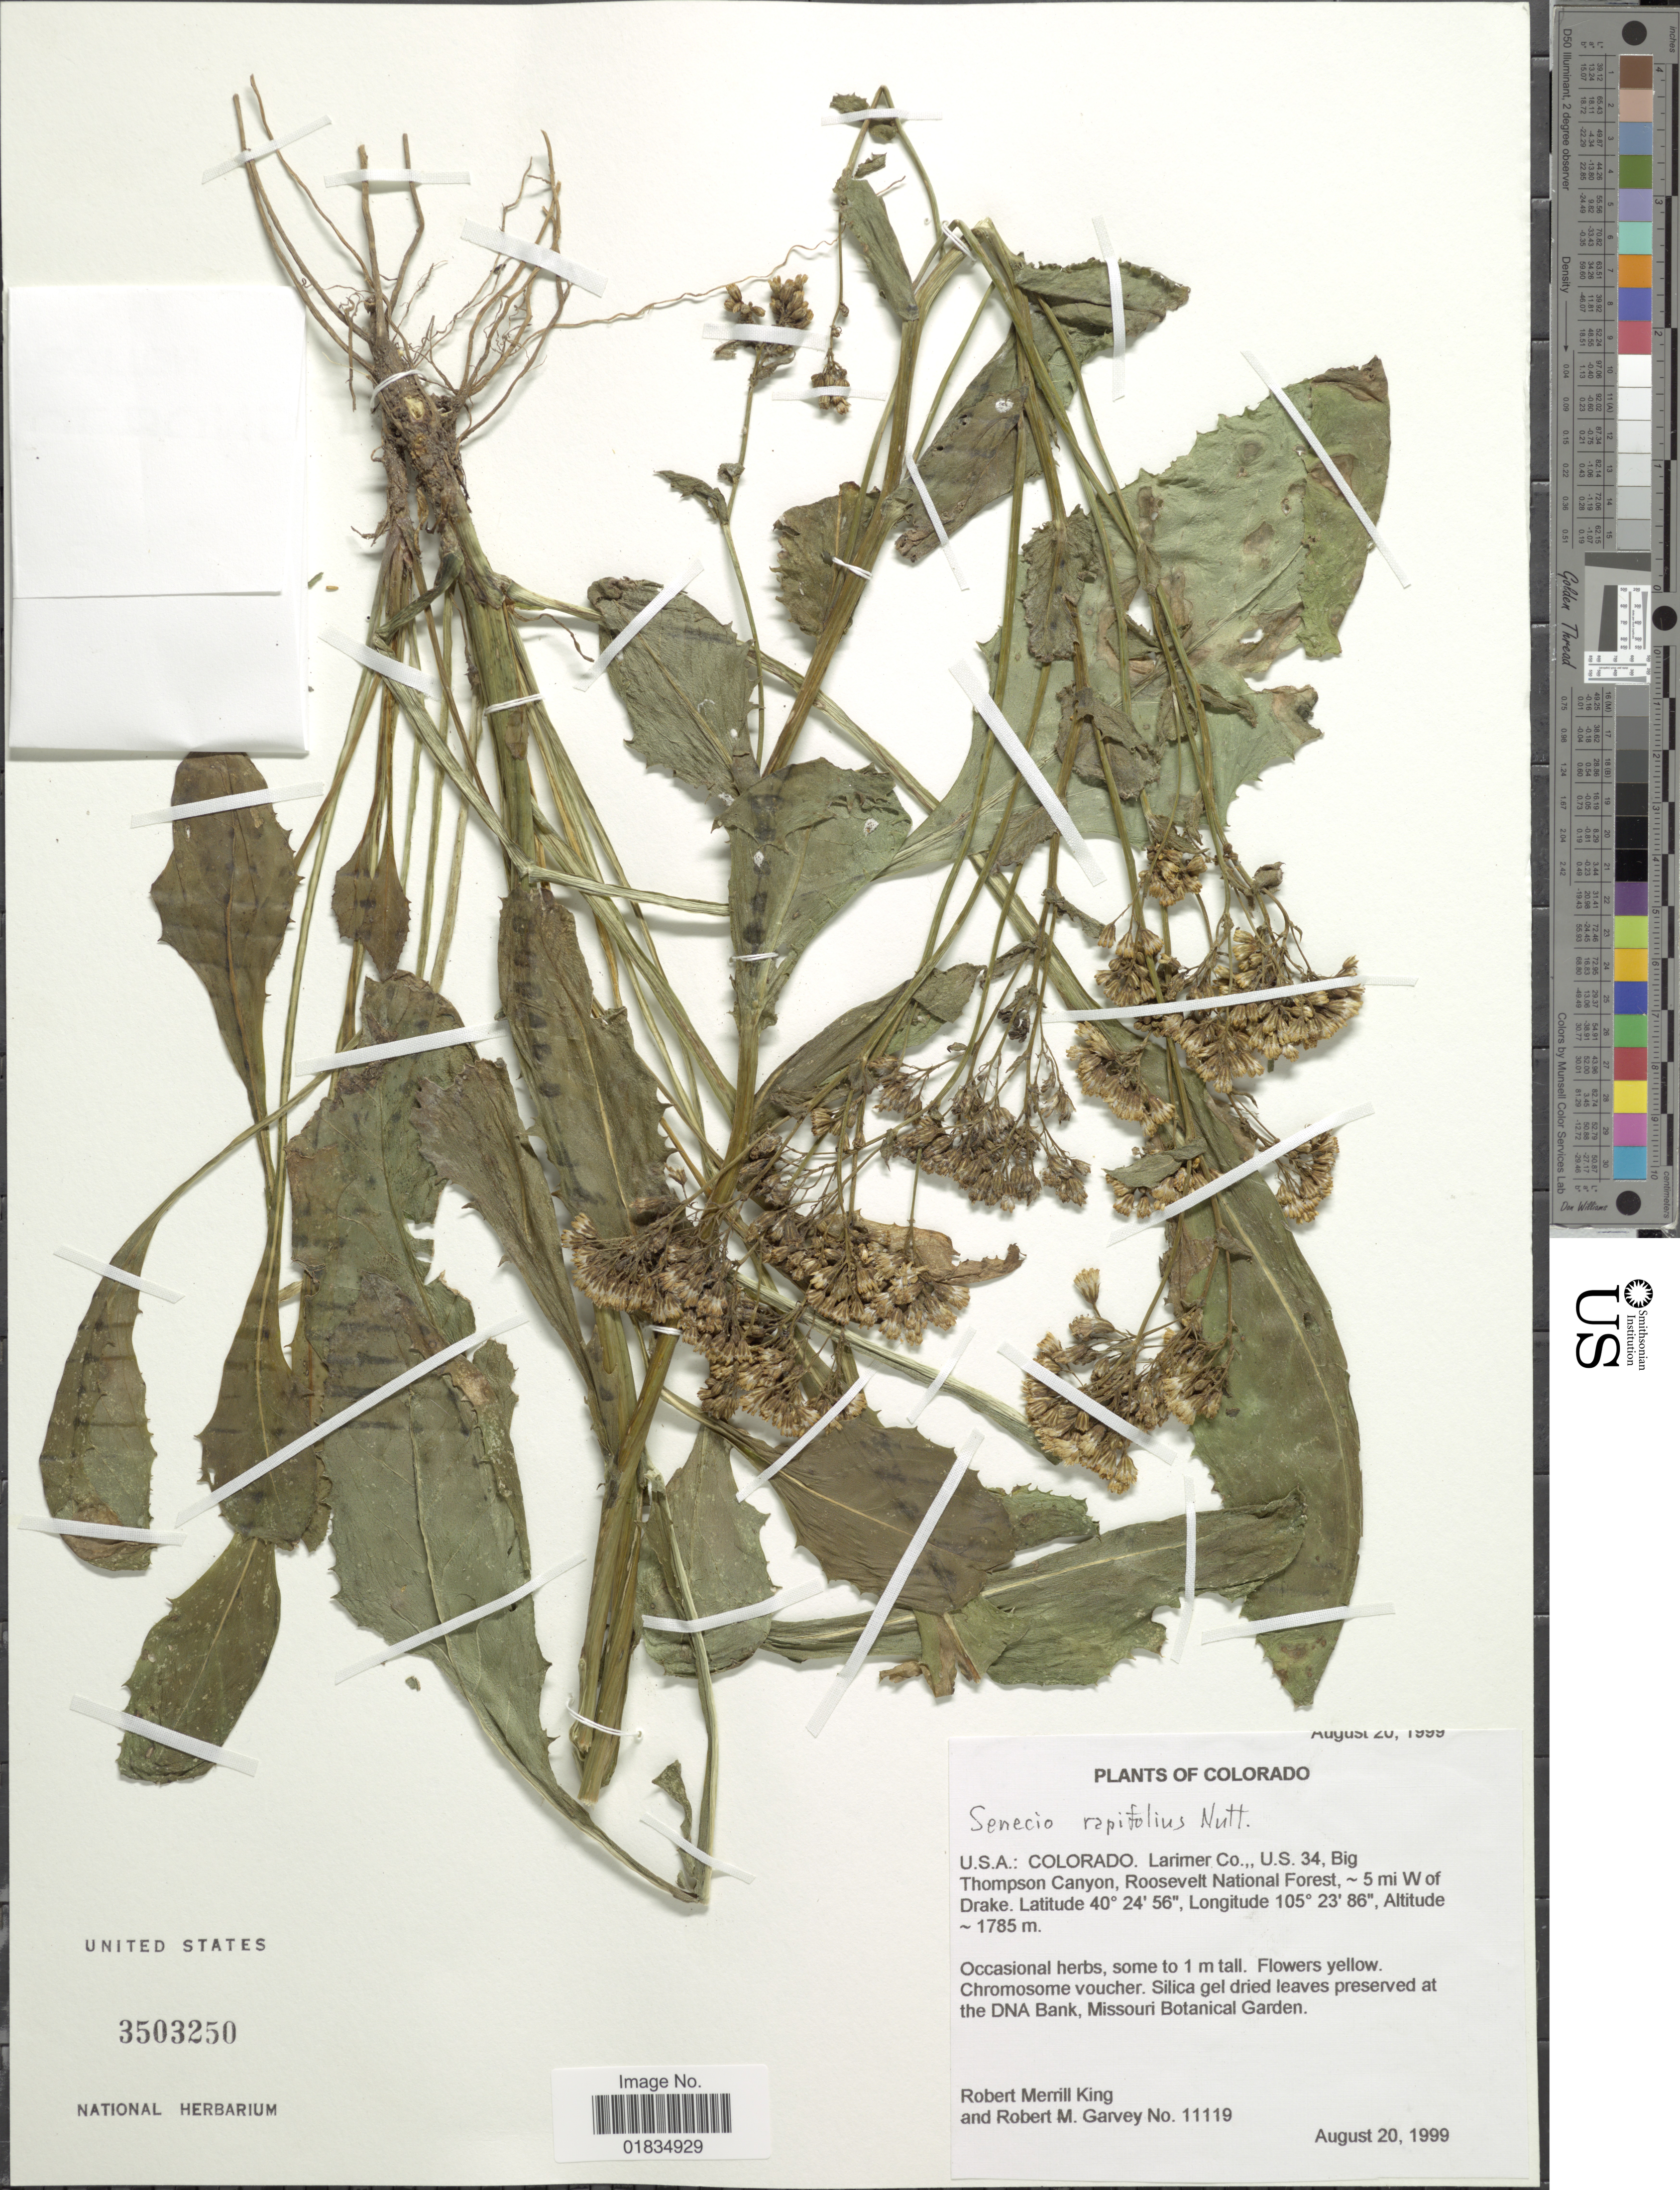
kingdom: Plantae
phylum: Tracheophyta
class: Magnoliopsida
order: Asterales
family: Asteraceae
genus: Senecio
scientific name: Senecio rapifolius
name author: Nutt.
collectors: R. M. King & R. Garvey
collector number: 11119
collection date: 1999-08-20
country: United States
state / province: Colorado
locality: Colorado. Larimer Co., U.S 34, Big Thompson Canyon, Roosevelt National Forest, ~5 mi W of Drake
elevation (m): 1785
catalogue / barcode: US 3503250